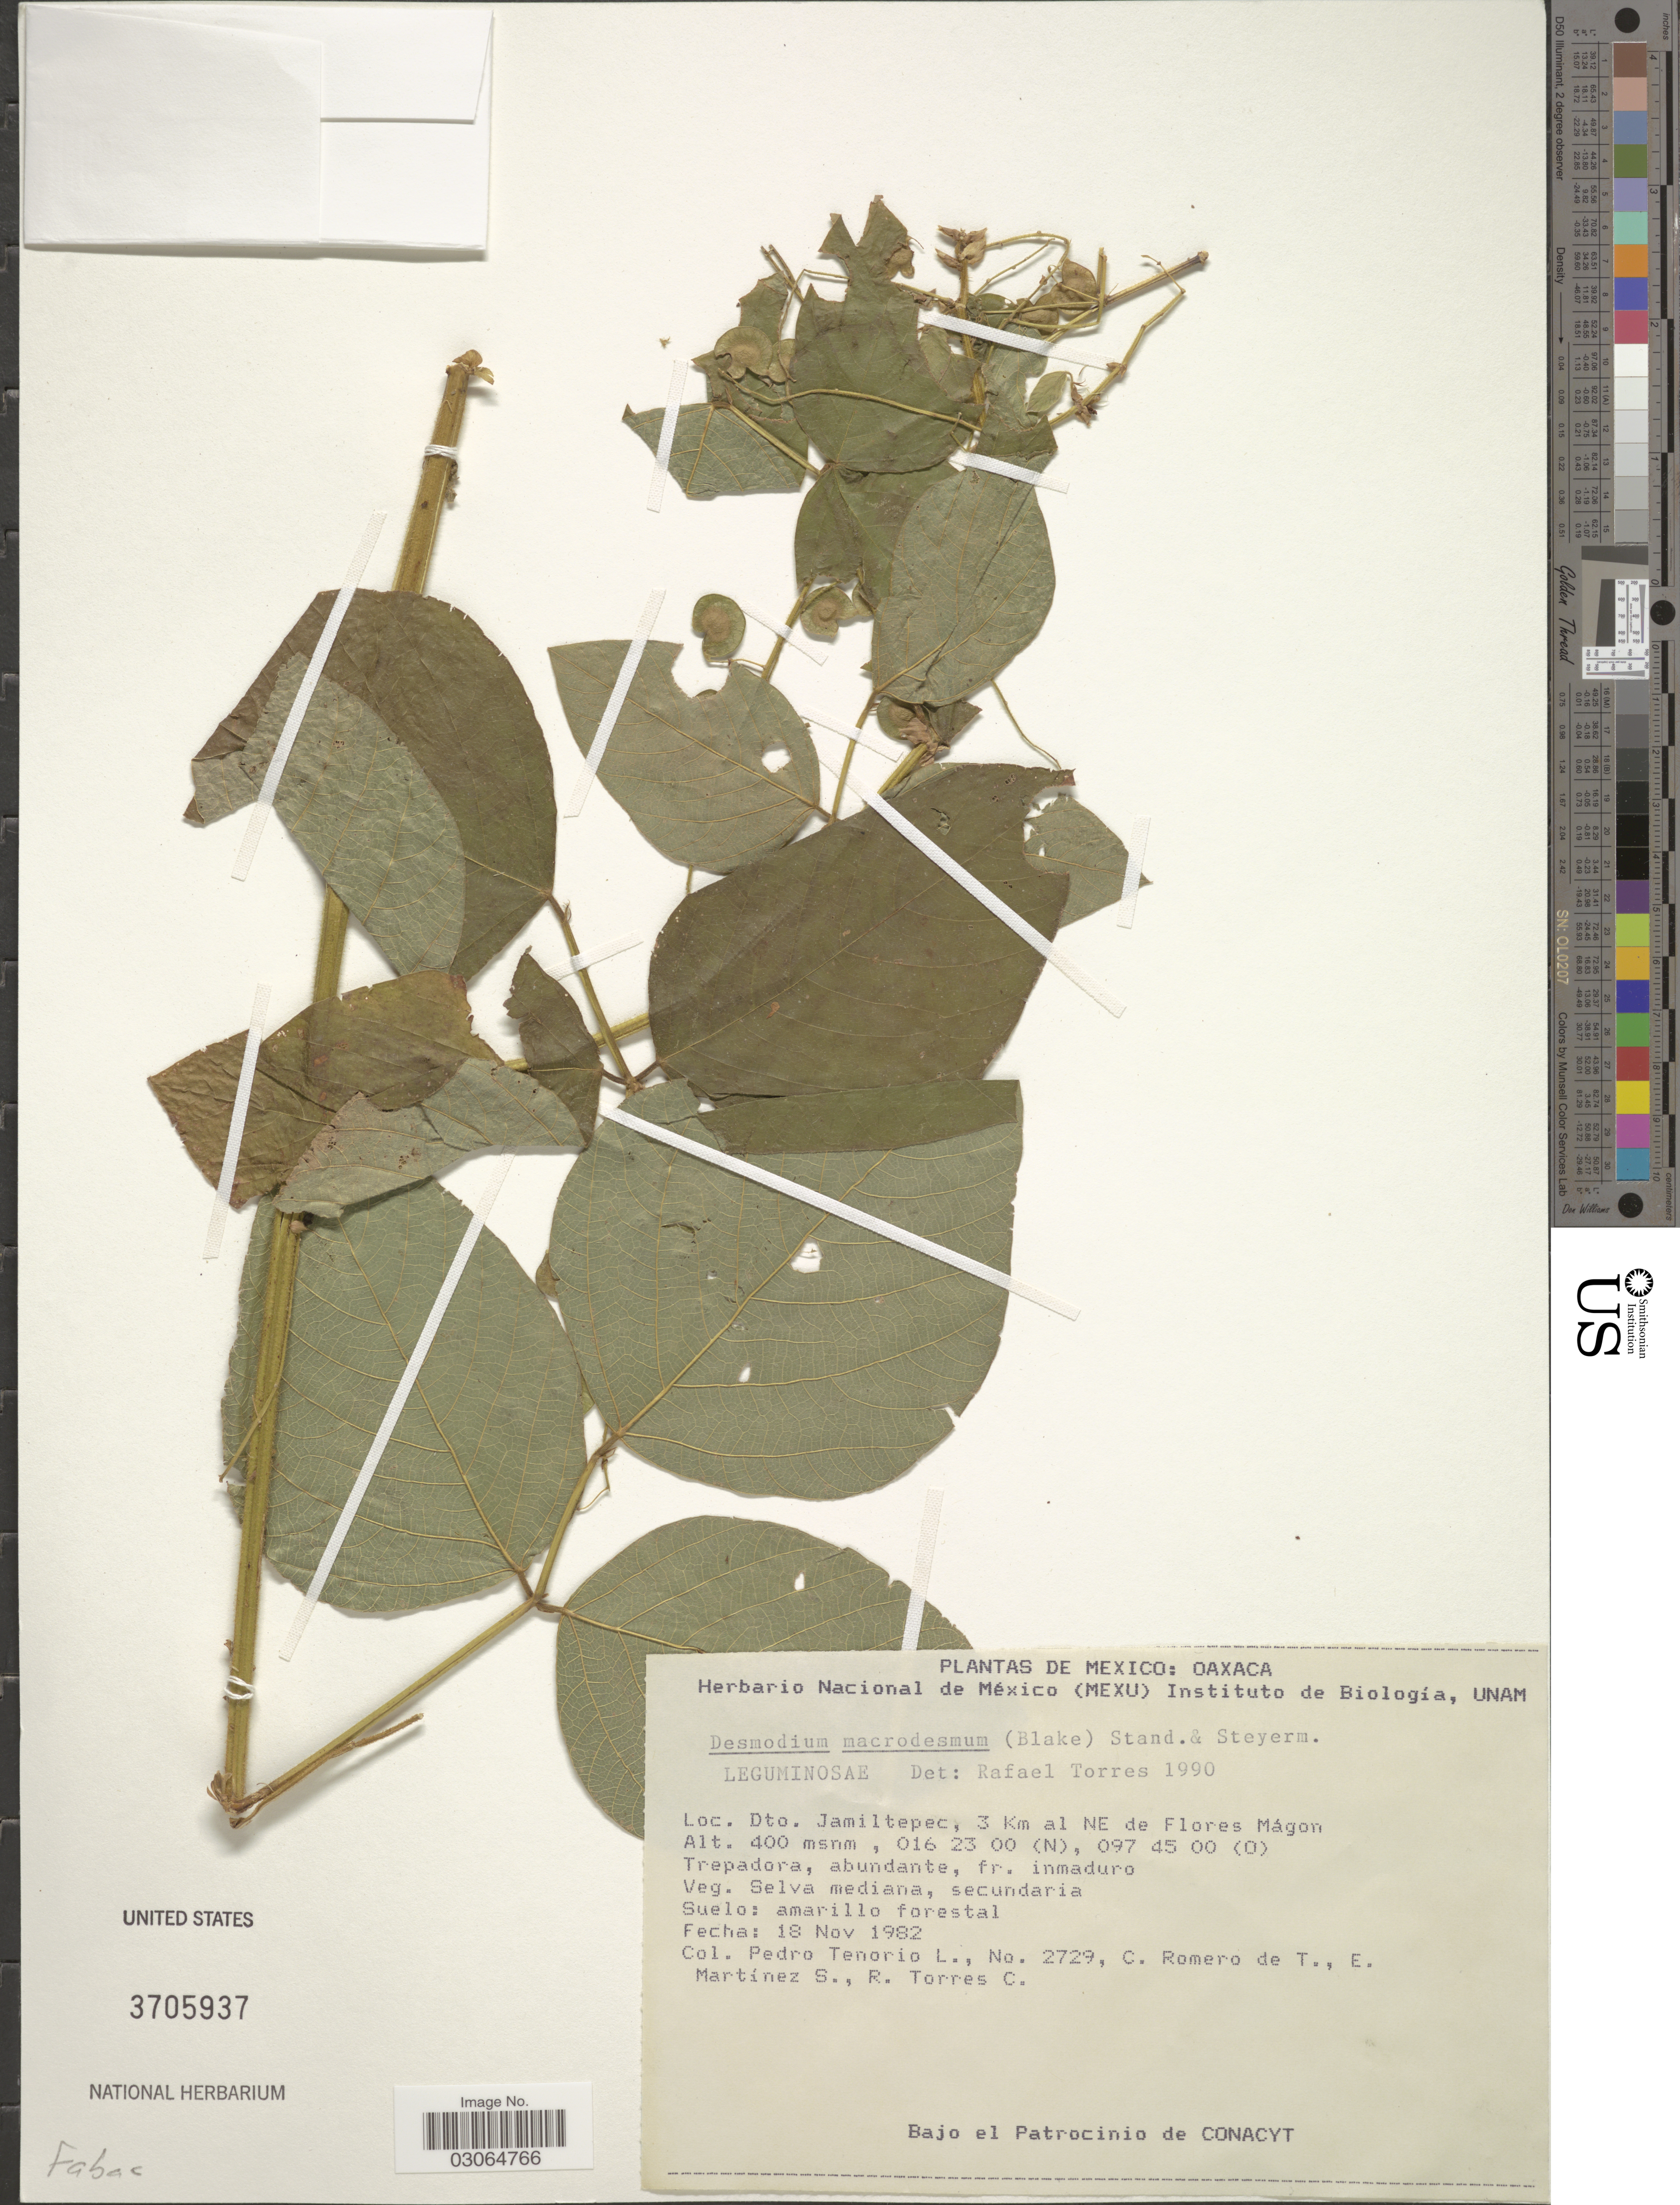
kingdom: Plantae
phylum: Tracheophyta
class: Magnoliopsida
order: Fabales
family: Fabaceae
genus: Desmodium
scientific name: Desmodium macrodesmum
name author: (S.F. Blake) Standl. & Steyerm.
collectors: P. Tenorio L., C. Romero de T., E. M. Martínez S. & R. Torres C.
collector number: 2729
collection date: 1982-11-18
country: Mexico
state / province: Oaxaca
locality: Dto. Jamiltepec, 3 Km al NE de Flores Mágon.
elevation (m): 400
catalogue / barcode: US 3705937